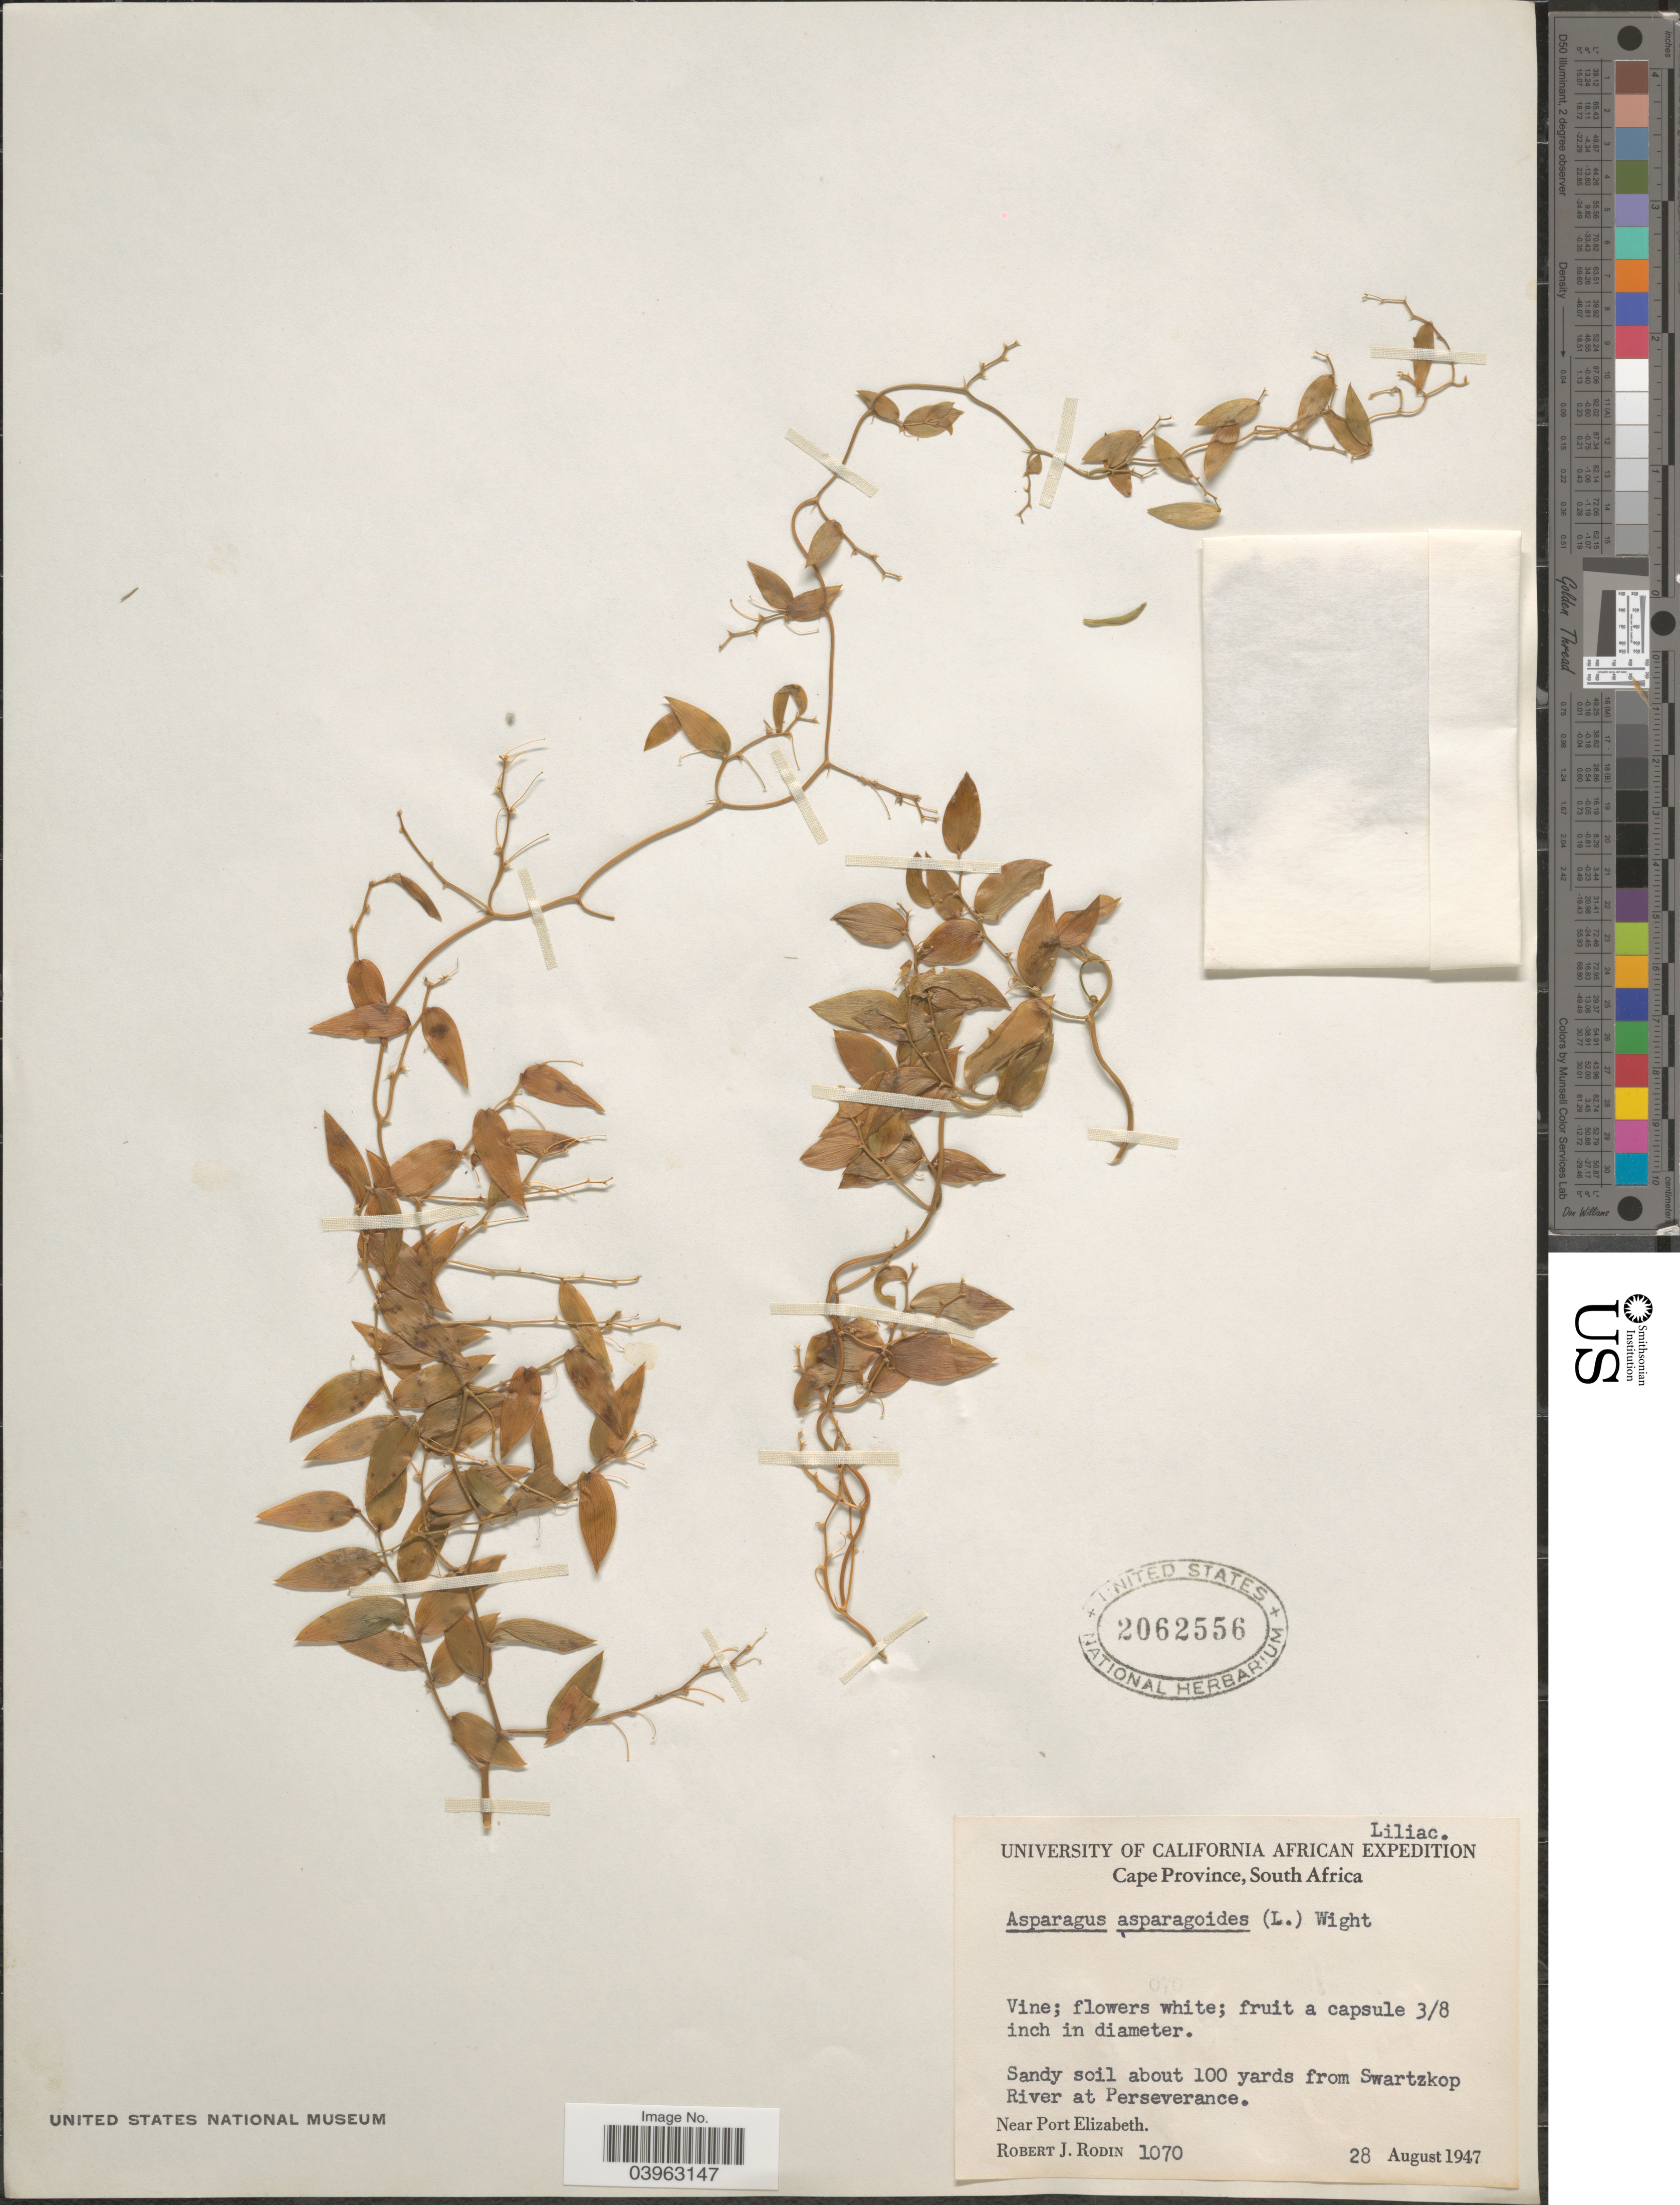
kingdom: Plantae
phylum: Tracheophyta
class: Liliopsida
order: Asparagales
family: Asparagaceae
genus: Asparagus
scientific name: Asparagus asparagoides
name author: (L.) Druce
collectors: R. J. Rodin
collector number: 1070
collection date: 1947-08-28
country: South Africa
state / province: Eastern Cape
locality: About 100 yards from Swartzkop River at Perseverance. Near Port Elizabeth.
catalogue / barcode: US 2062556